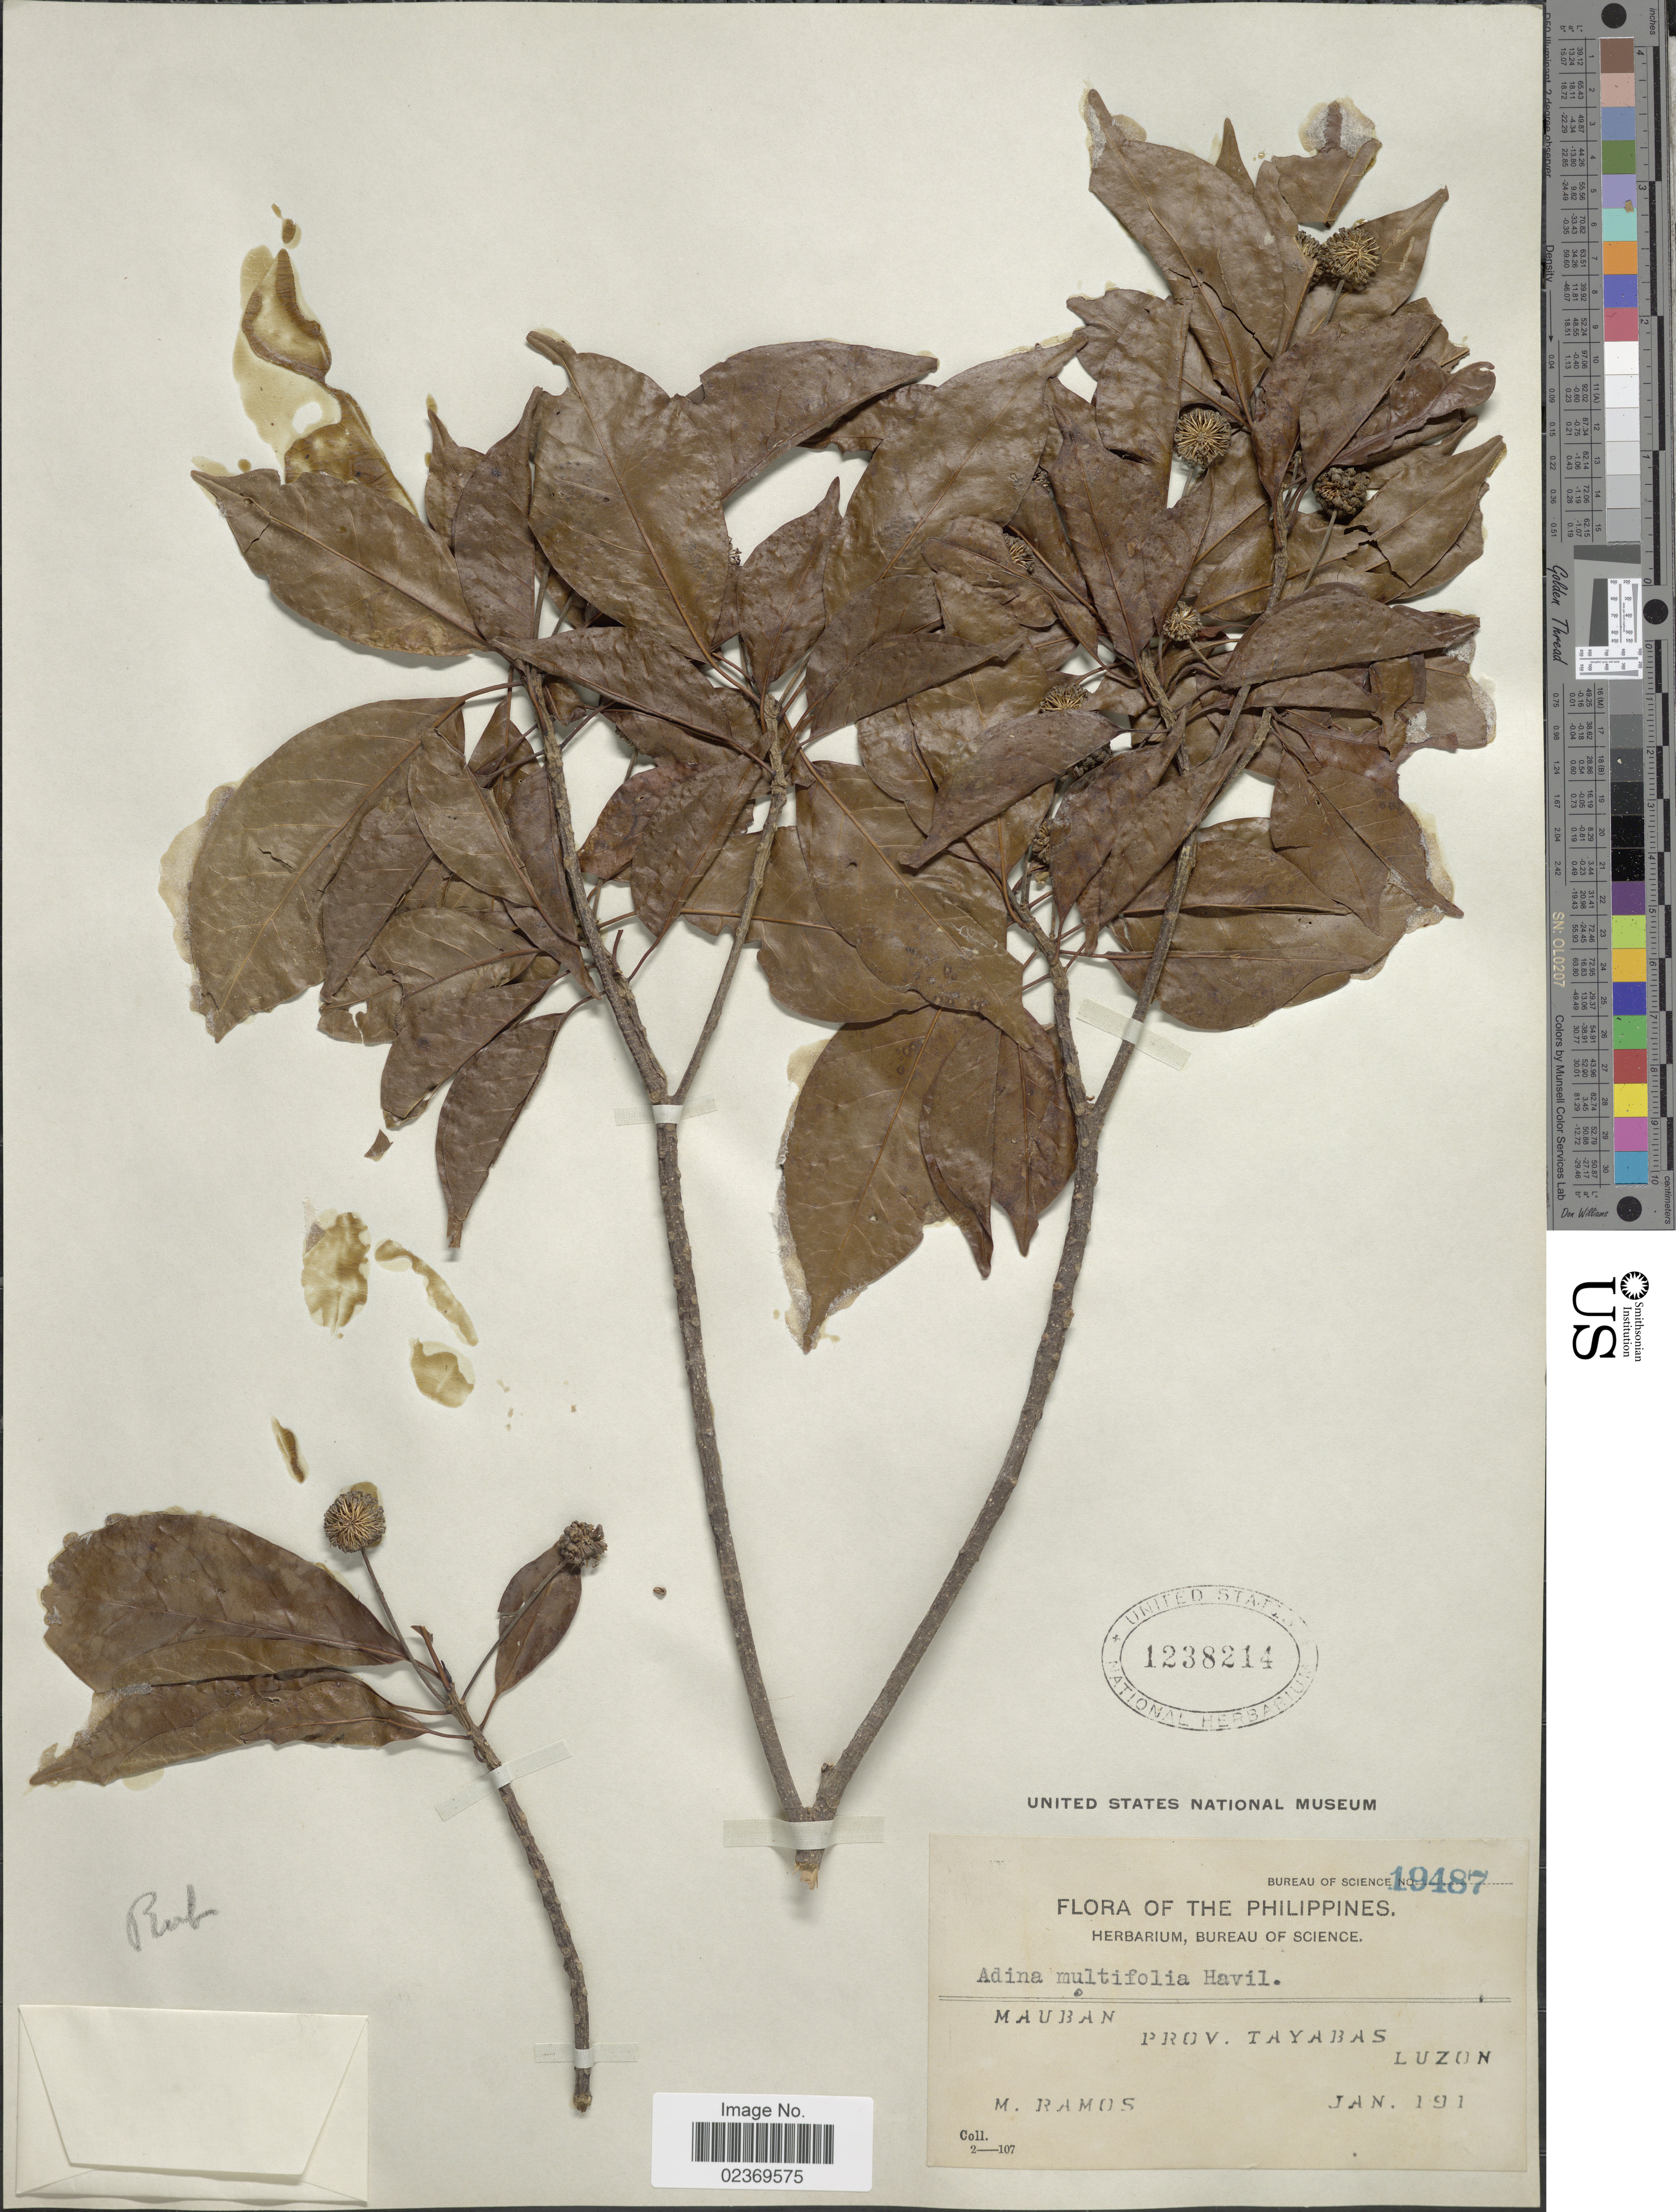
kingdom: Plantae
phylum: Tracheophyta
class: Magnoliopsida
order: Gentianales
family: Rubiaceae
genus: Adina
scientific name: Adina multifolia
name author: Havil.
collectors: M. Ramos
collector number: Bureau of Science 19487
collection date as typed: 191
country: Philippines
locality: Mauban, Prov. Tayabas, Luzon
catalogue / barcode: US 1238214